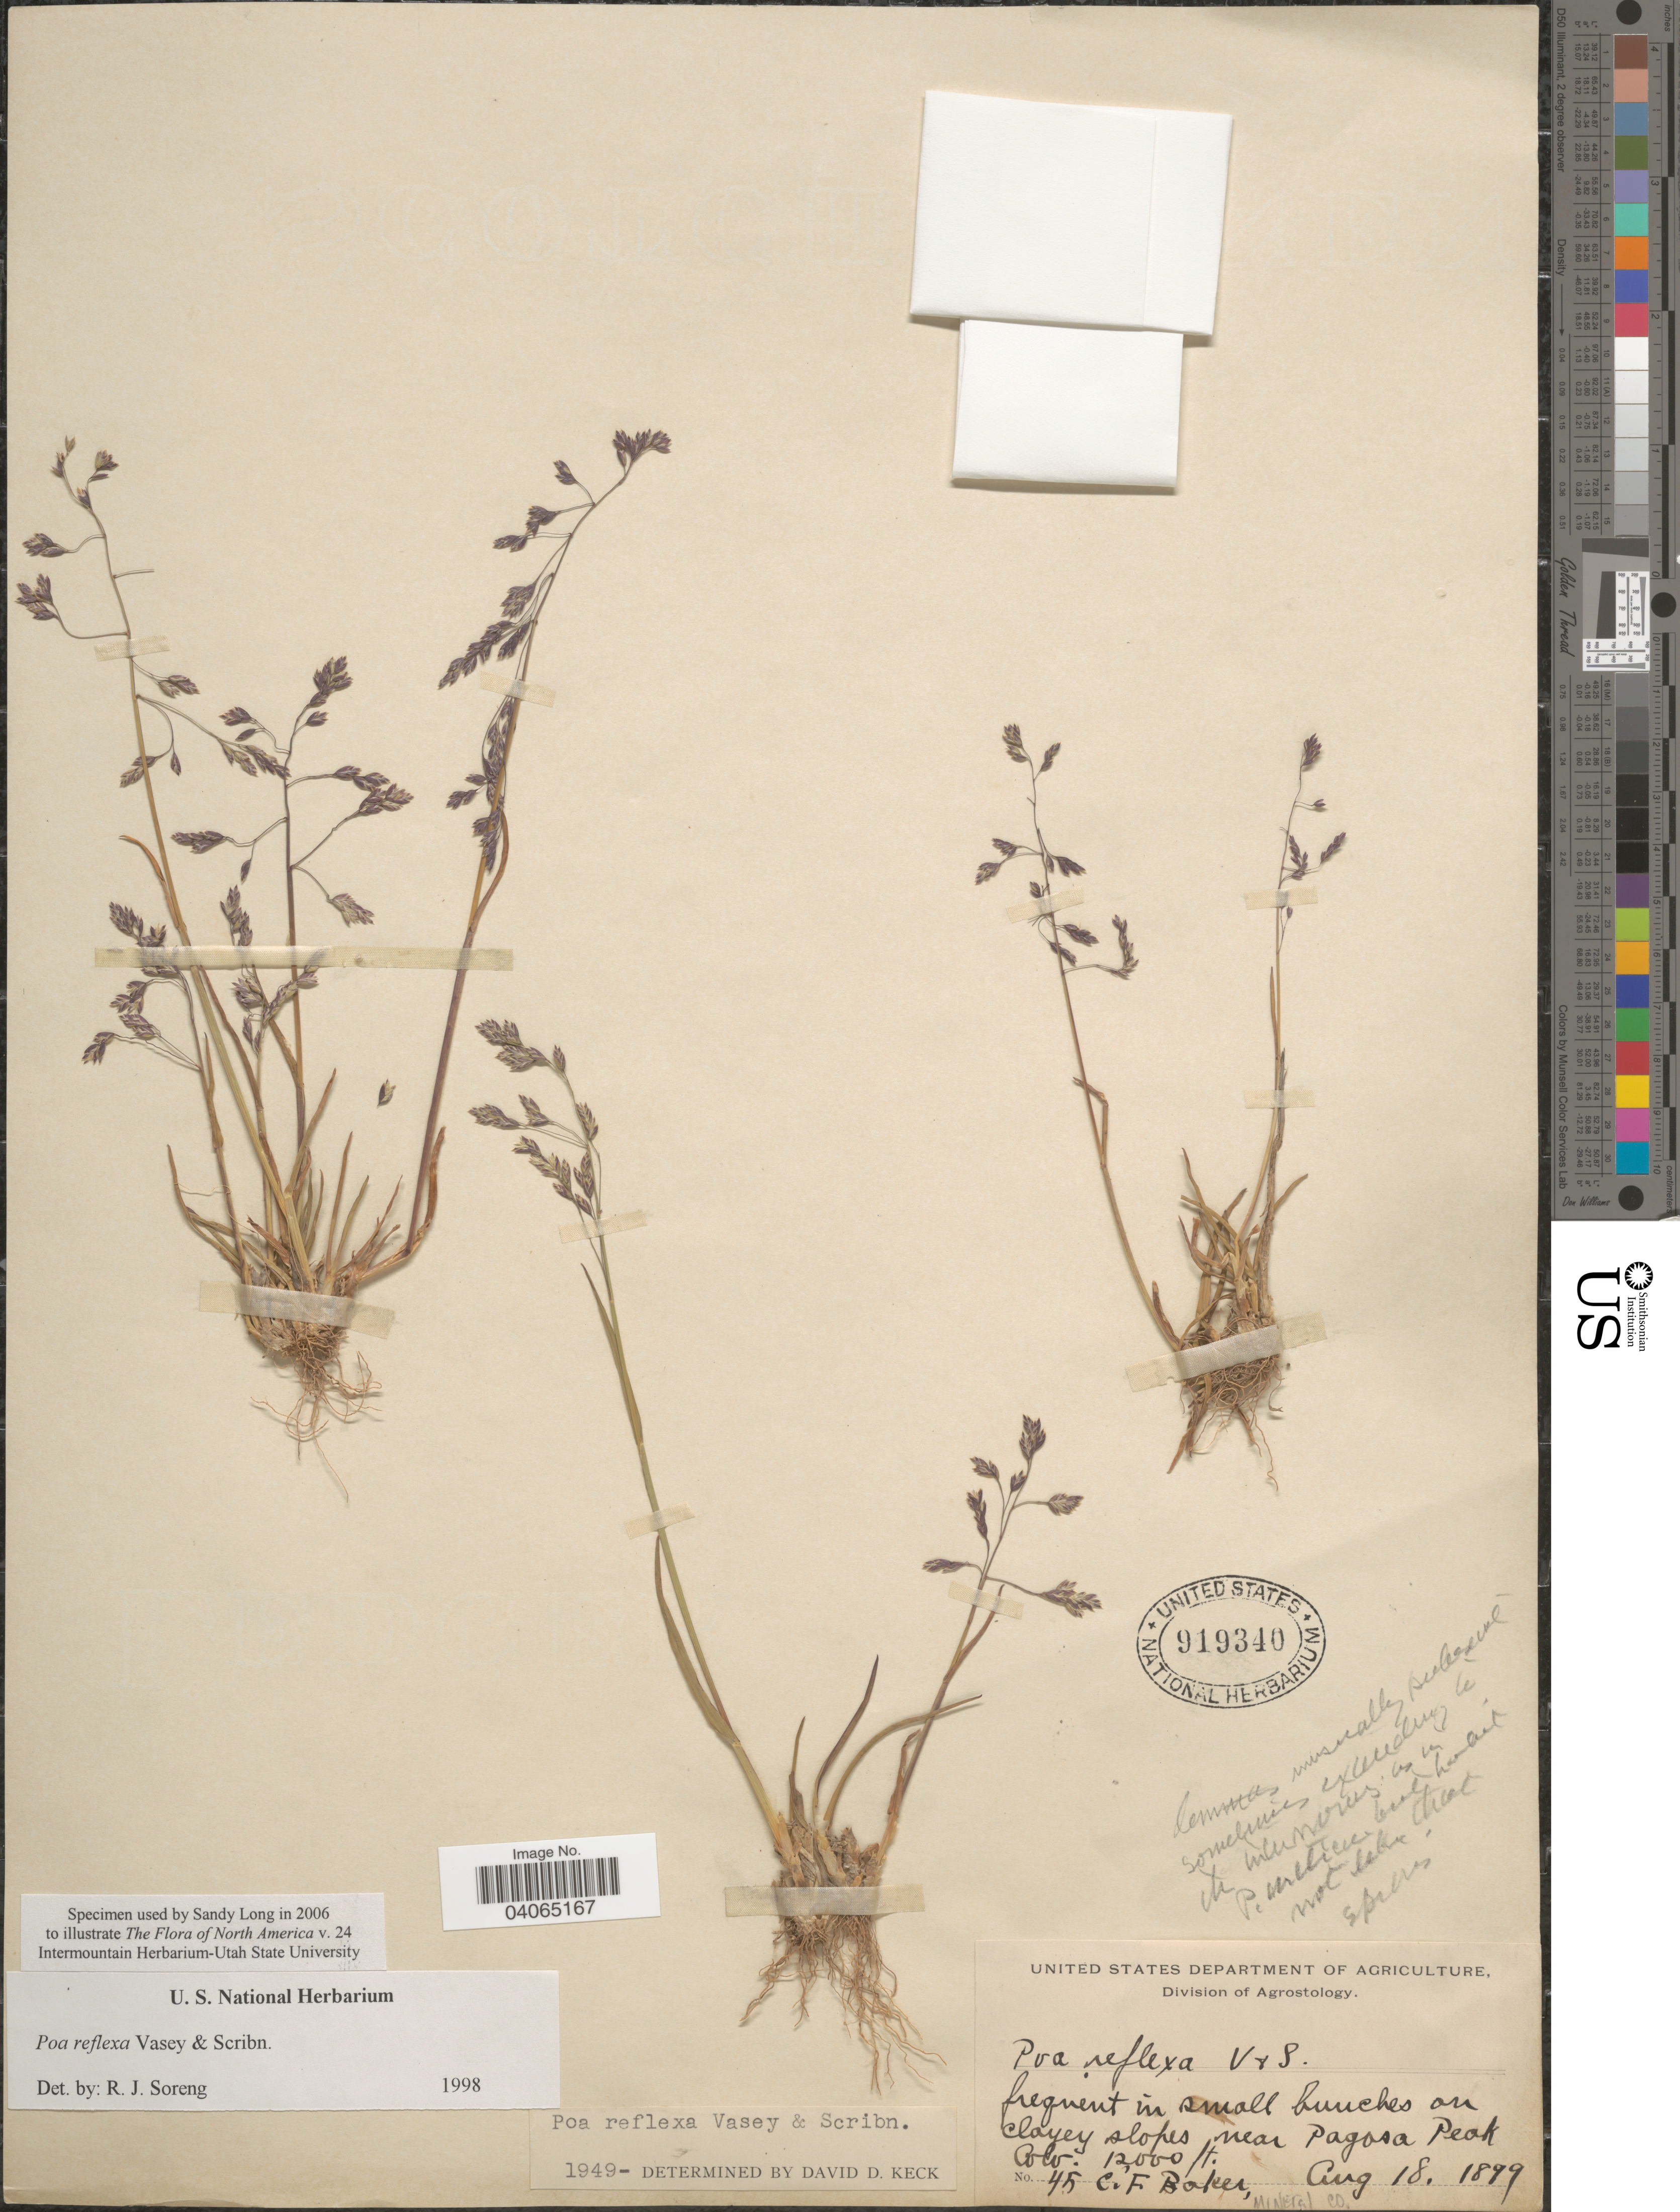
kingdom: Plantae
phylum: Tracheophyta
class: Liliopsida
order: Poales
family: Poaceae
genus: Poa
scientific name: Poa reflexa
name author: Vasey & Scribn.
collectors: C. F. Baker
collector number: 45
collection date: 1899-08-18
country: United States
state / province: Colorado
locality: Near Pagosa Peak. Mineral Co.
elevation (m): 3658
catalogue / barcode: US 919340